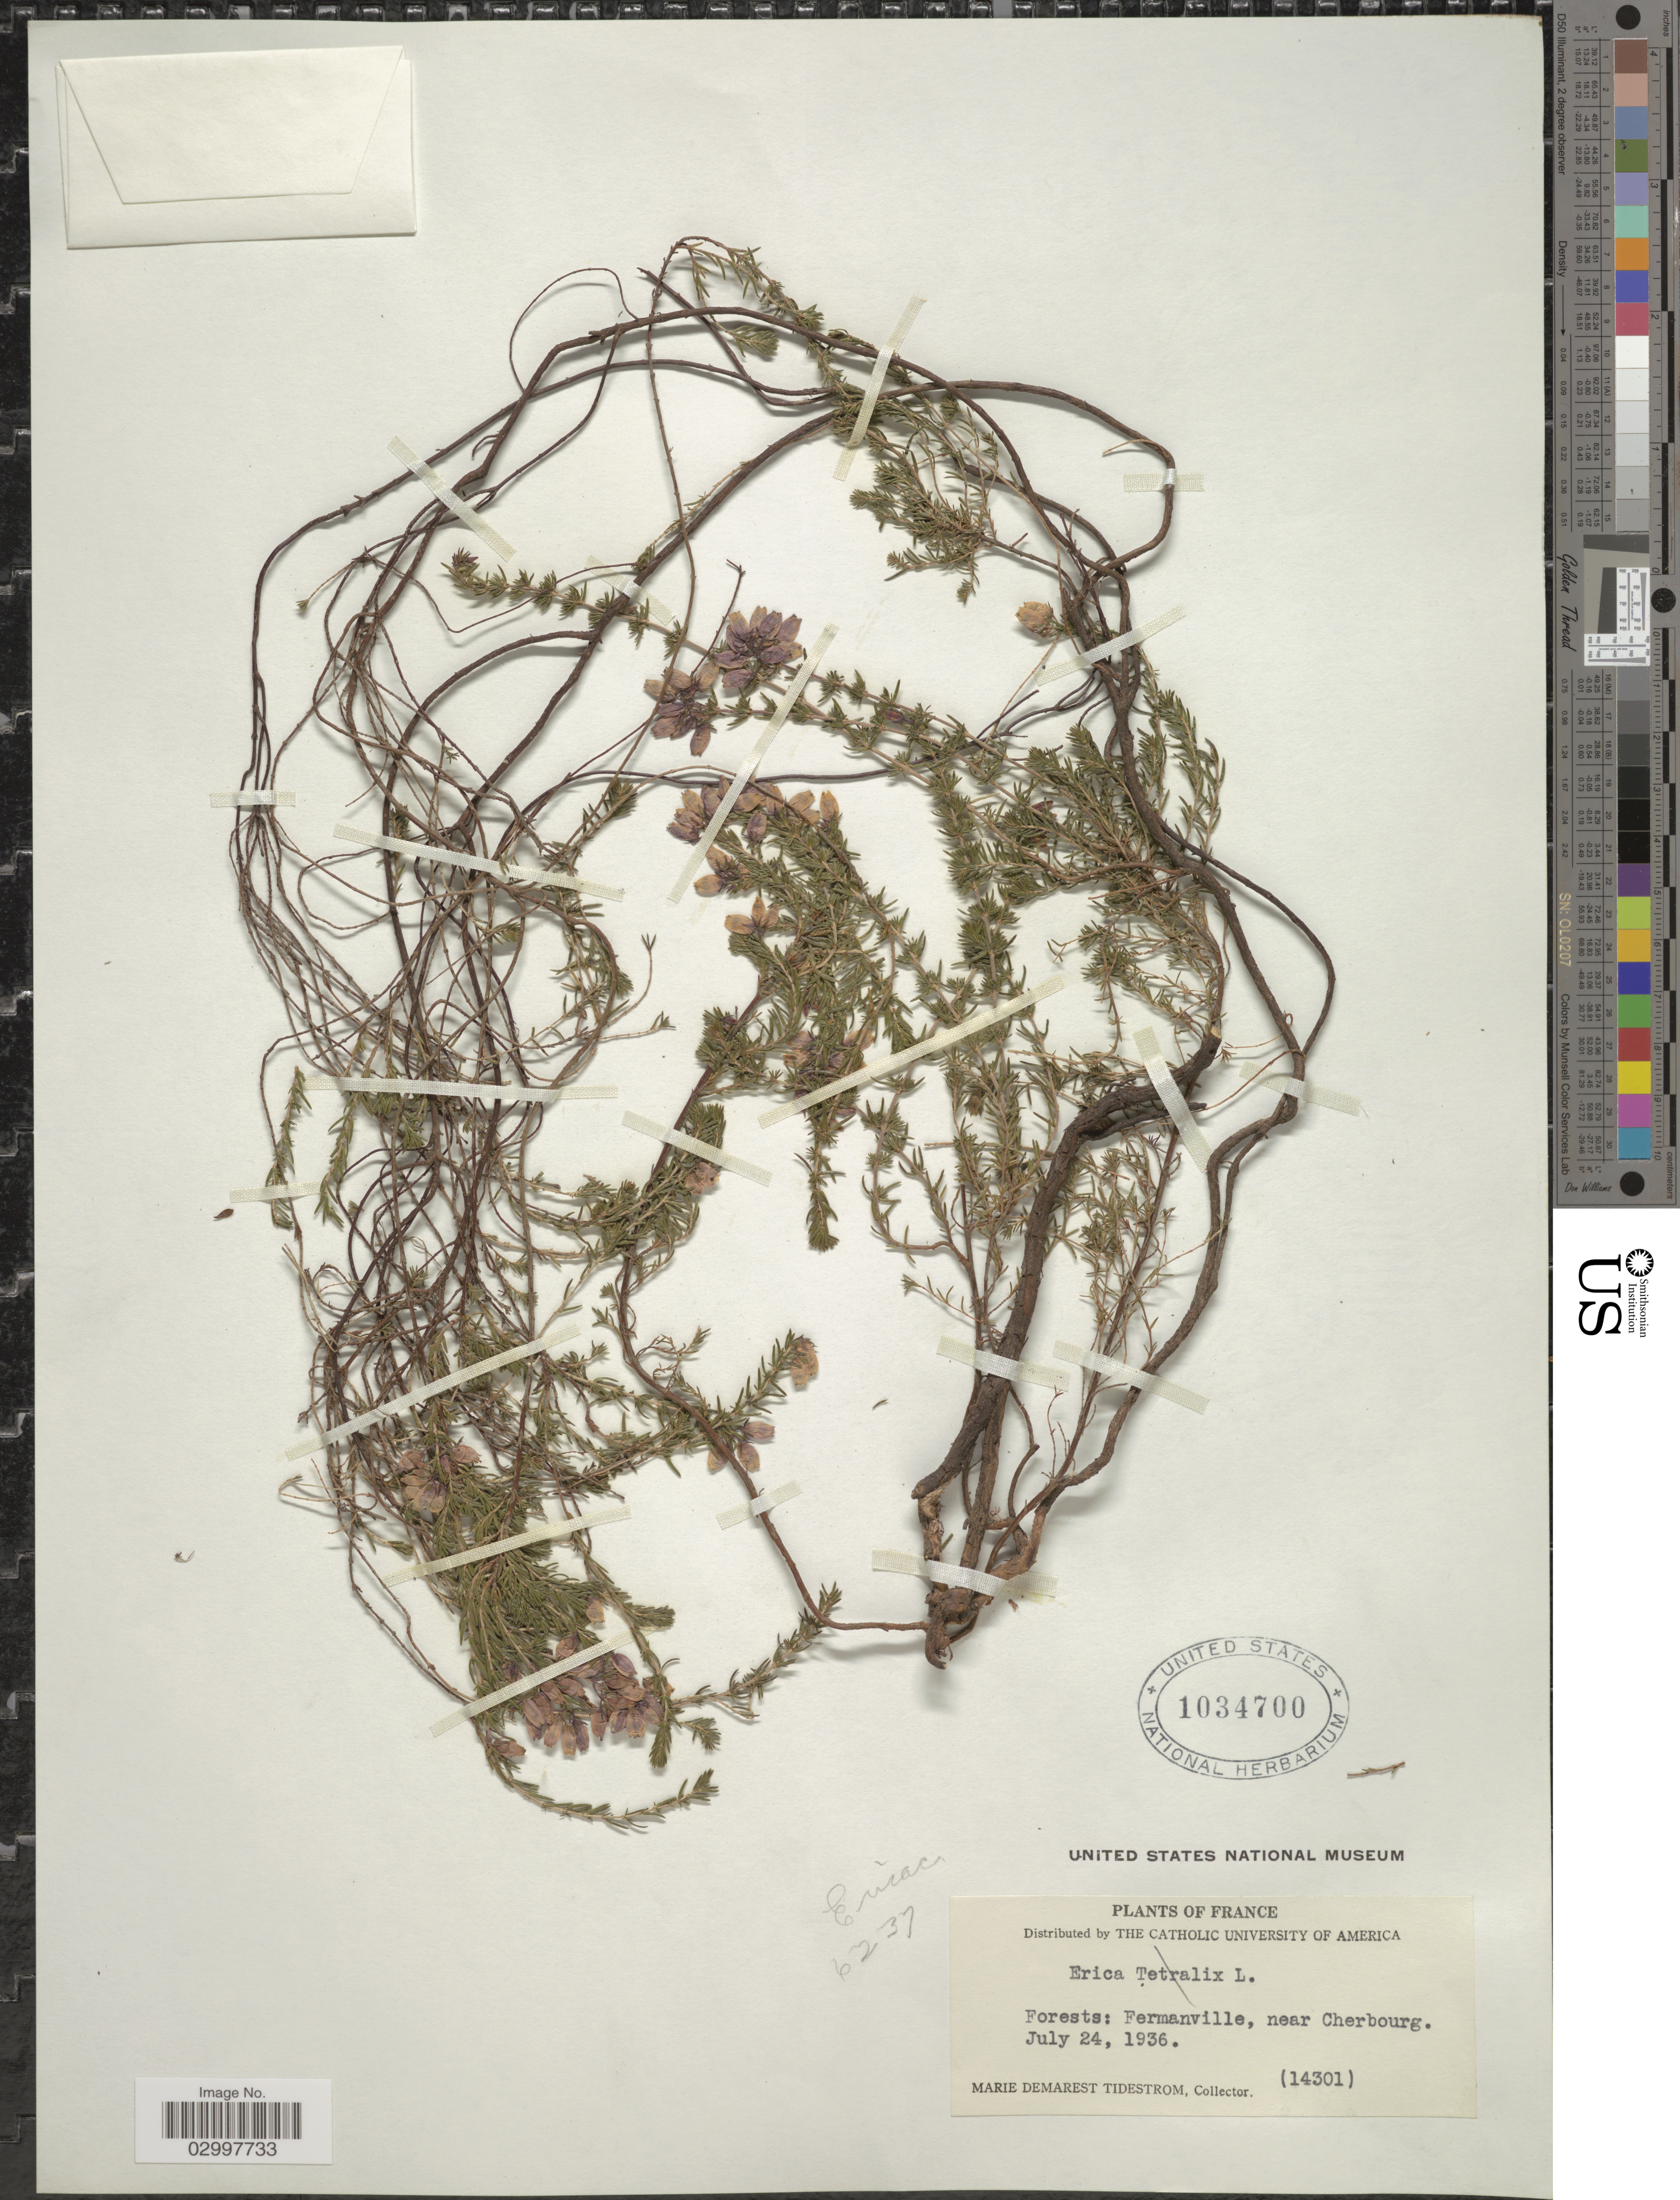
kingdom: Plantae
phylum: Tracheophyta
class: Magnoliopsida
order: Ericales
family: Ericaceae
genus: Erica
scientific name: Erica tetralix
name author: L.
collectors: M. Tidestrom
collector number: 14301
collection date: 1936-07-24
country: France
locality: Forests: Fermanville, near Cherbourg.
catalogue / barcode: US 1034700